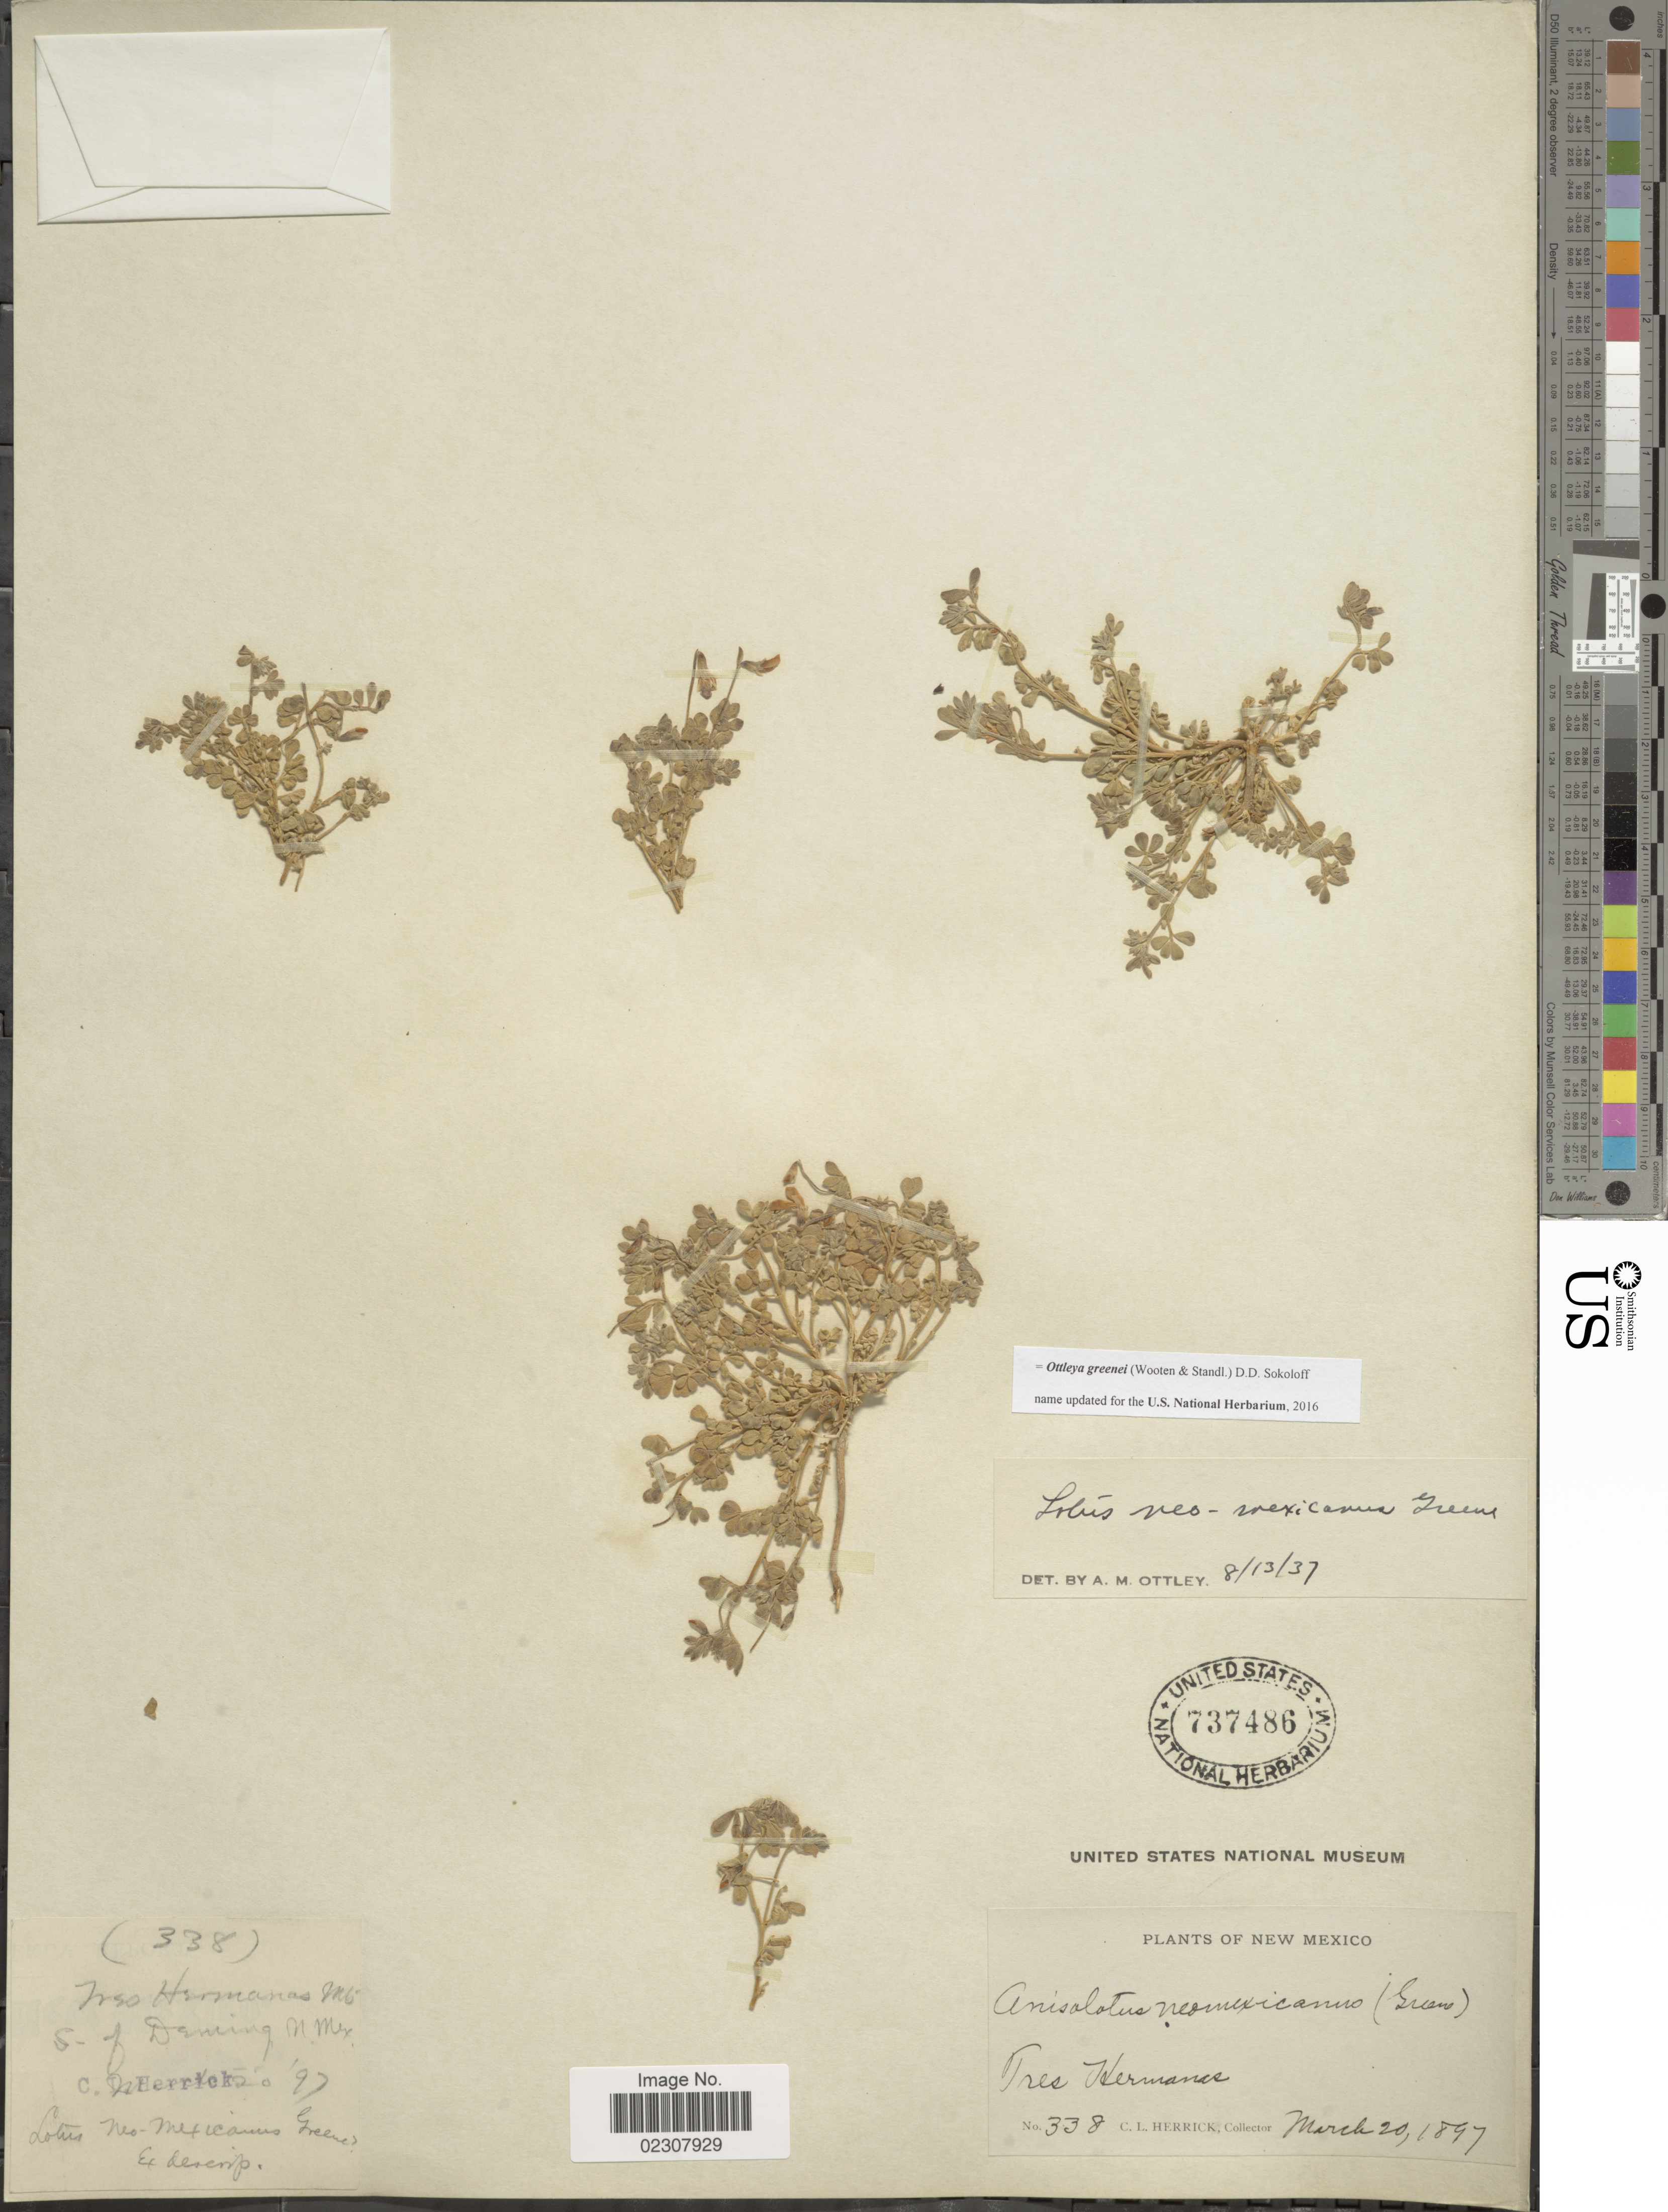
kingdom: Plantae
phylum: Tracheophyta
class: Magnoliopsida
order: Fabales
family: Fabaceae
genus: Ottleya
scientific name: Ottleya greenei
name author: (Wooten & Standl.) D.D. Sokoloff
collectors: C. Herrick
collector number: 338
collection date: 1897-03-20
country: United States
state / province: New Mexico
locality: Tres Hermanas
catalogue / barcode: US 737486